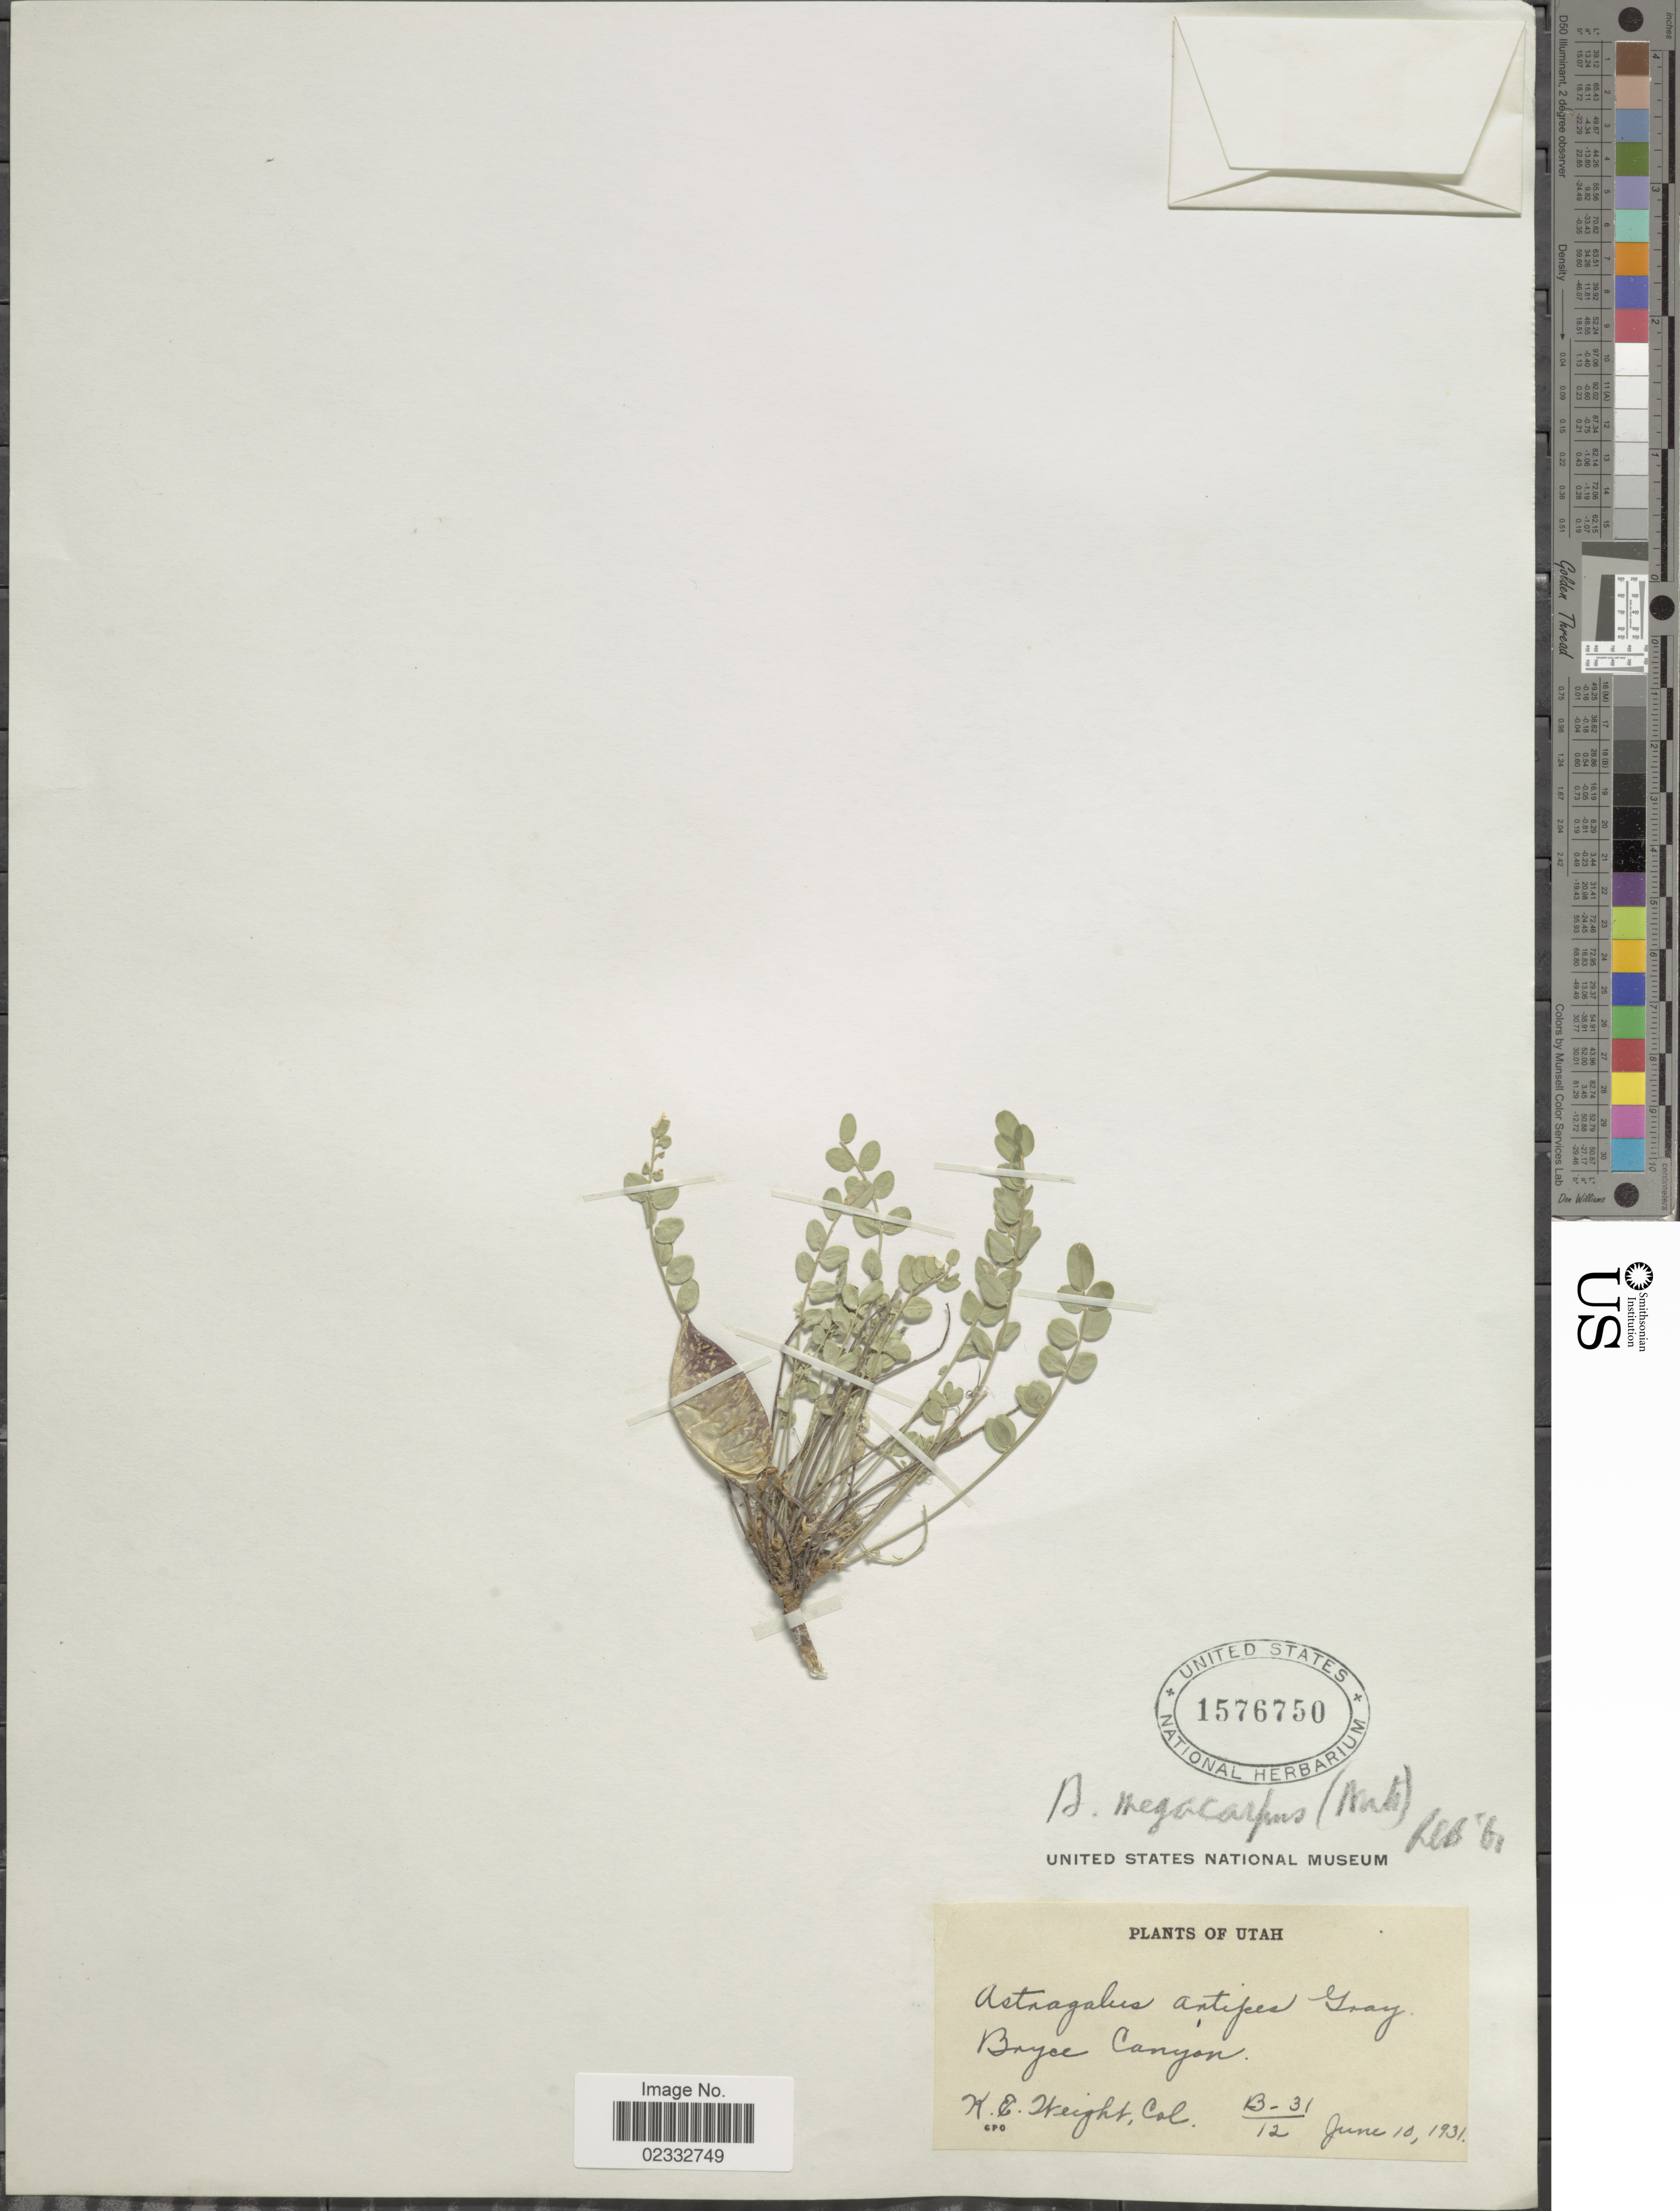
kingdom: Plantae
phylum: Tracheophyta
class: Magnoliopsida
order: Fabales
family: Fabaceae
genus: Astragalus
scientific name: Astragalus megacarpus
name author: (Torr. & A. Gray) A. Gray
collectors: K. Weight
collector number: B-31/12*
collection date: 1931-06-10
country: United States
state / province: Utah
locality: Bryce Canyon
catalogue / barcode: US 1576750